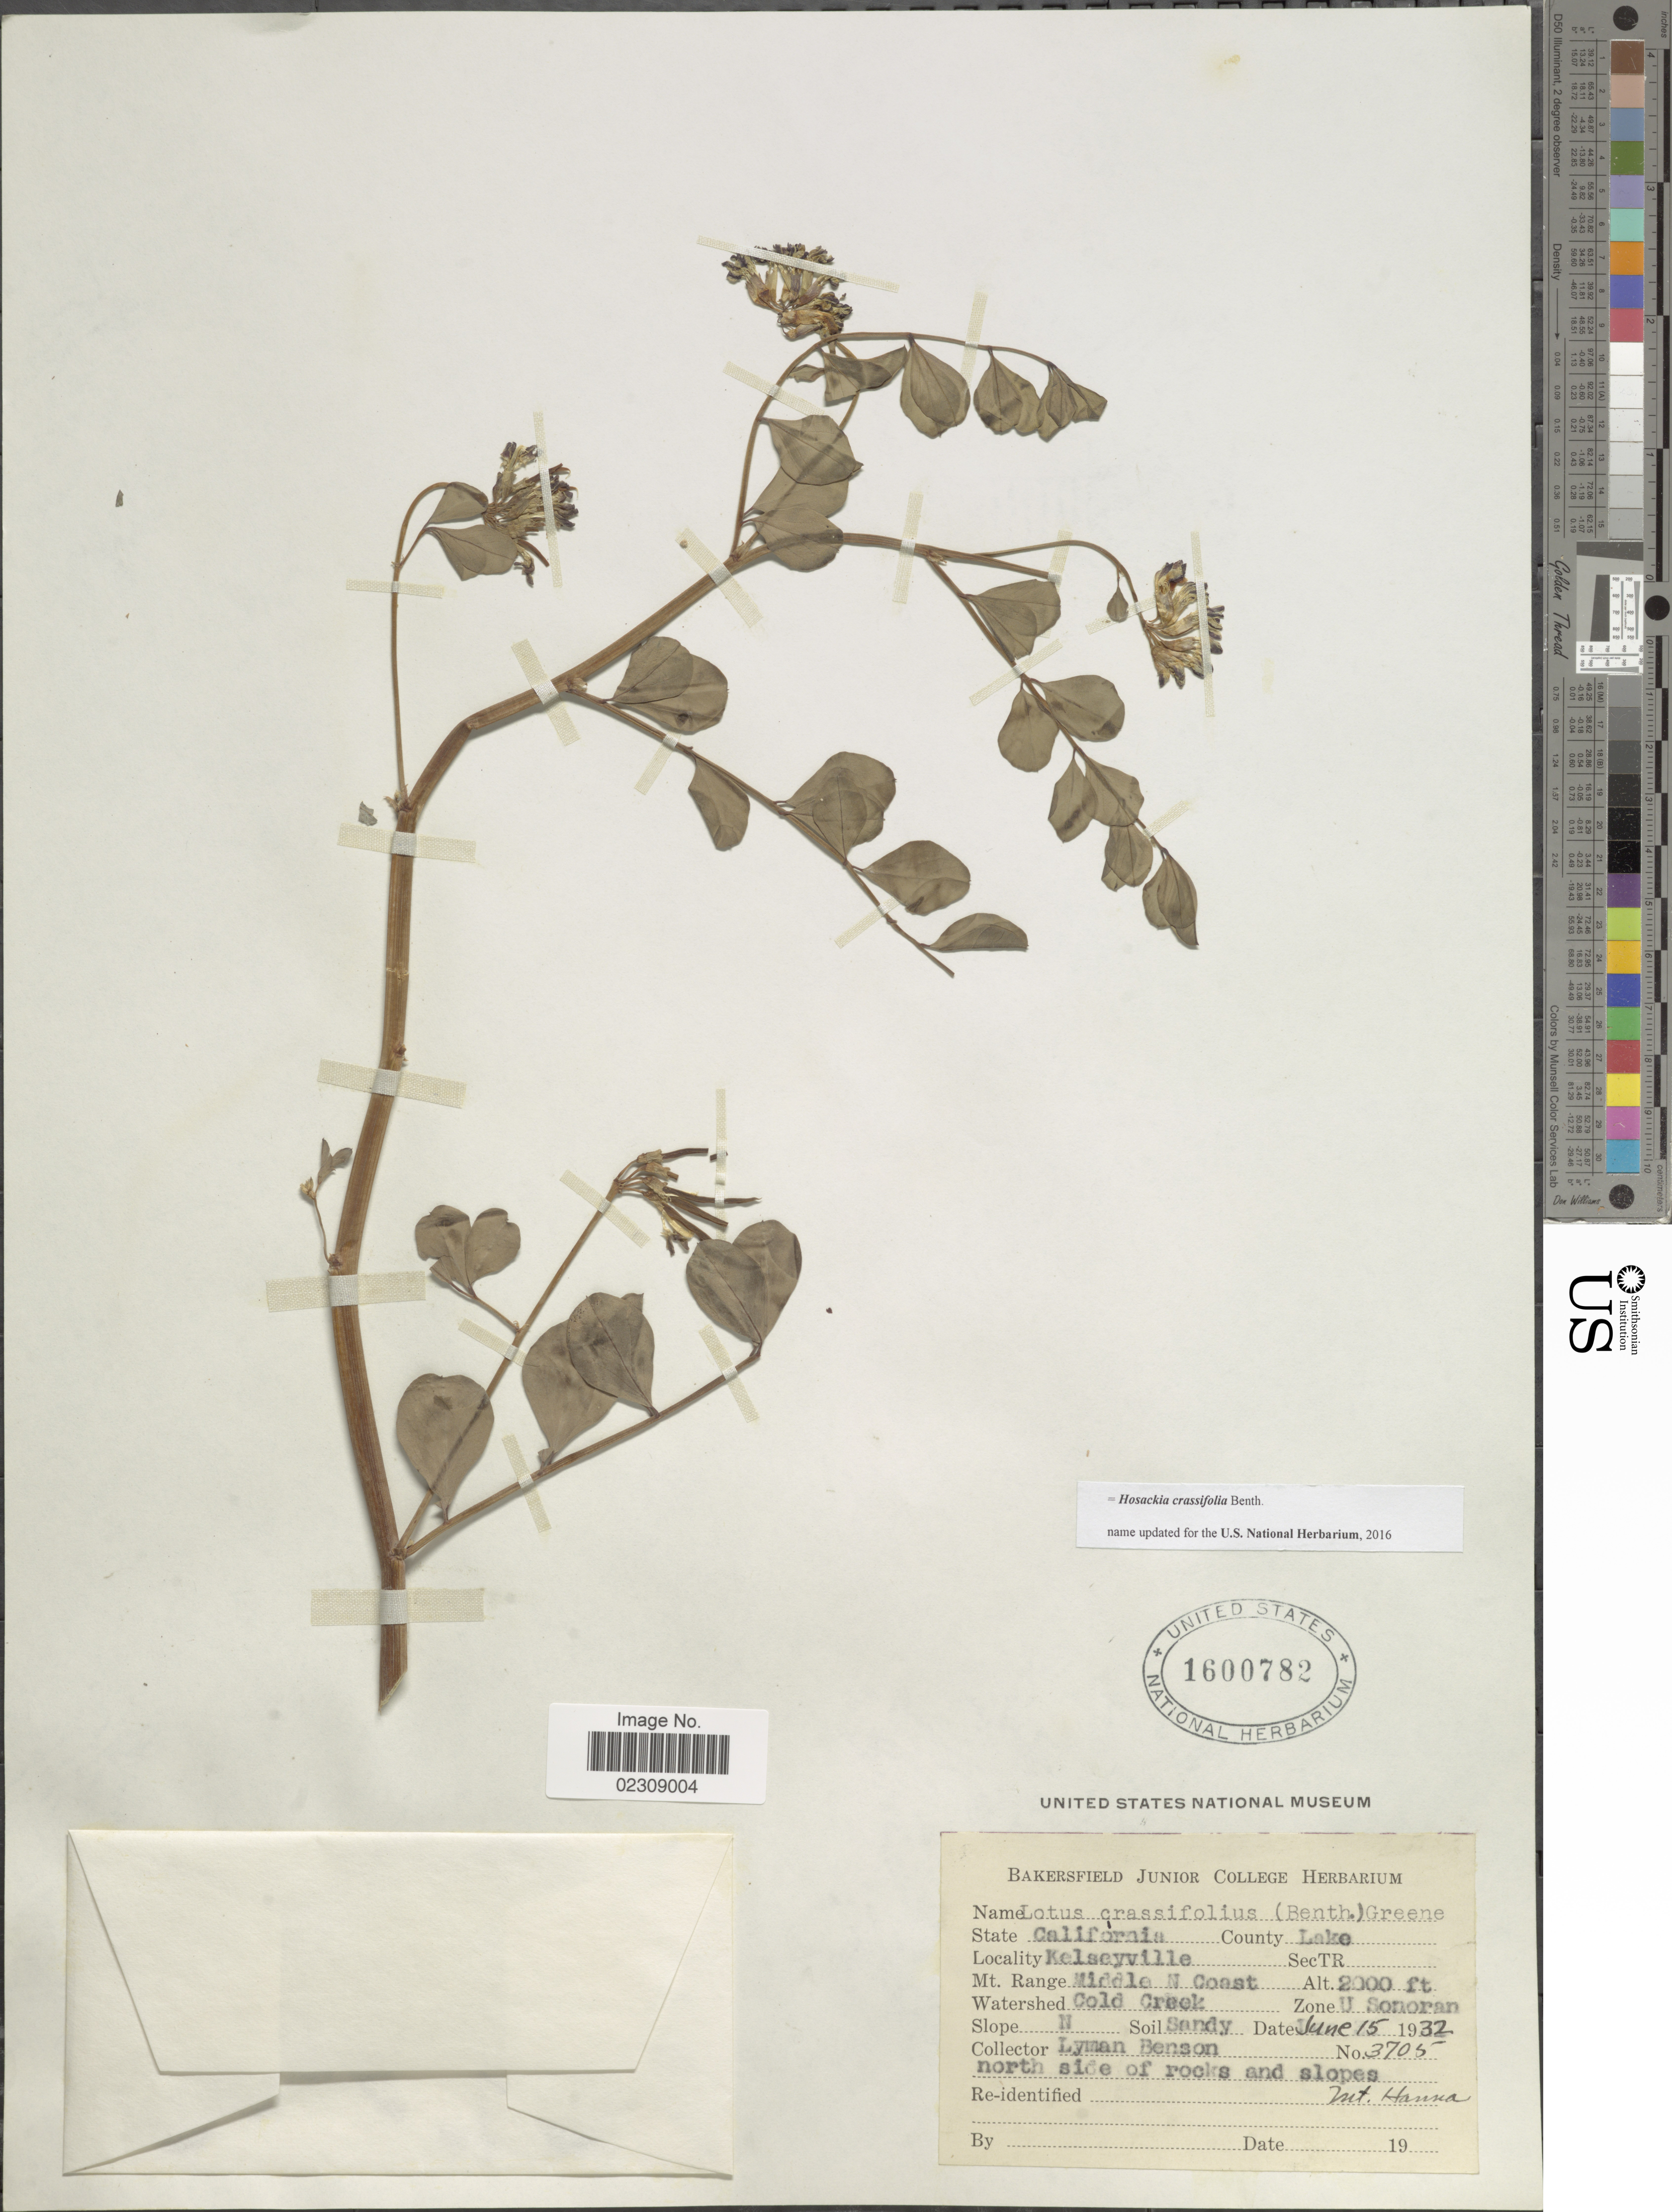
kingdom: Plantae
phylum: Tracheophyta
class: Magnoliopsida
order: Fabales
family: Fabaceae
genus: Hosackia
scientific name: Hosackia crassifolia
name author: Benth.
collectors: L. D. Benson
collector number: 3705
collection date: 1932-06-15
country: United States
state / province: California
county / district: Lake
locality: County Lake. Kelseyville. Sec TR. Mt. Range Middle N Coast. Watershed Cold Creek. Zone U Sonoran. Slope N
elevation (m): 610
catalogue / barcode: US 1600782